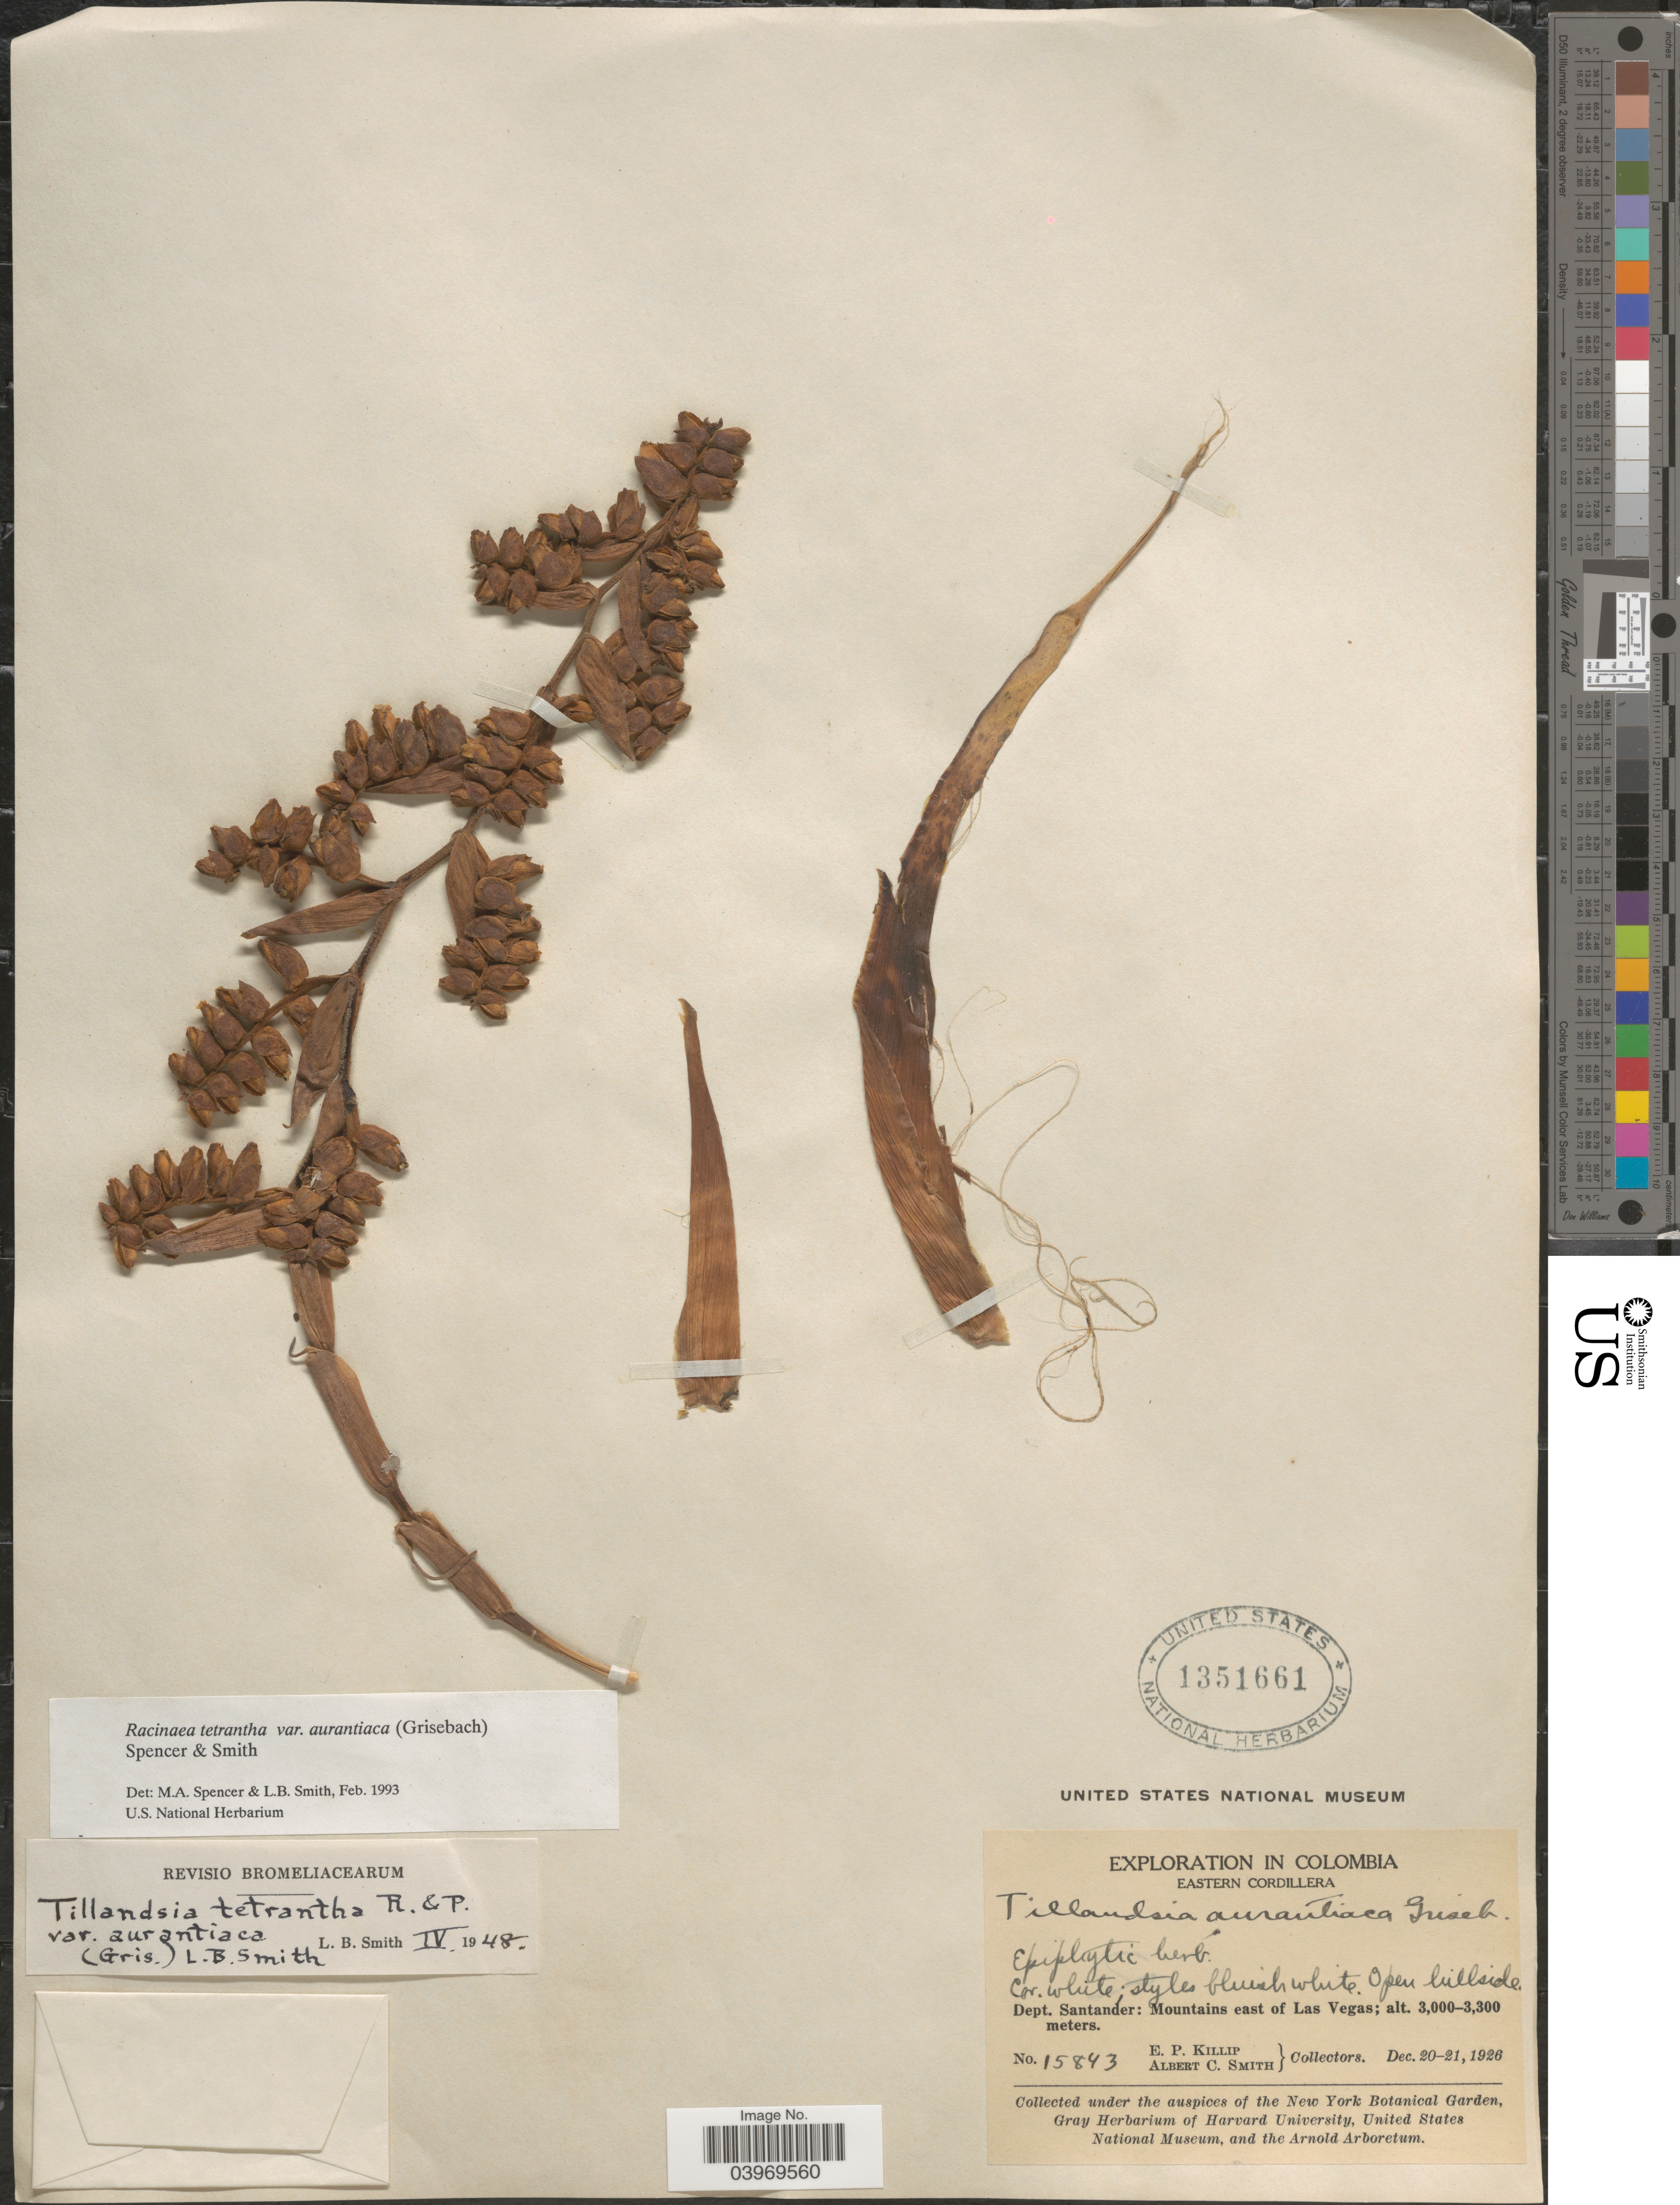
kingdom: Plantae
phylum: Tracheophyta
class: Liliopsida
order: Poales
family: Bromeliaceae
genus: Racinaea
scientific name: Racinaea tetrantha var. aurantiaca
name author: (Griseb.) M.A. Spencer & L.B. Sm.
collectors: E. P. Killip & A. C. Smith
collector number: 15843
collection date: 1926-12-20/1926-12-21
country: Colombia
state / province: Santander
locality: Eastern Cordillera. Dept. Santander: Mountains east of Las Vegas.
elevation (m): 3000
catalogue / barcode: US 1351661